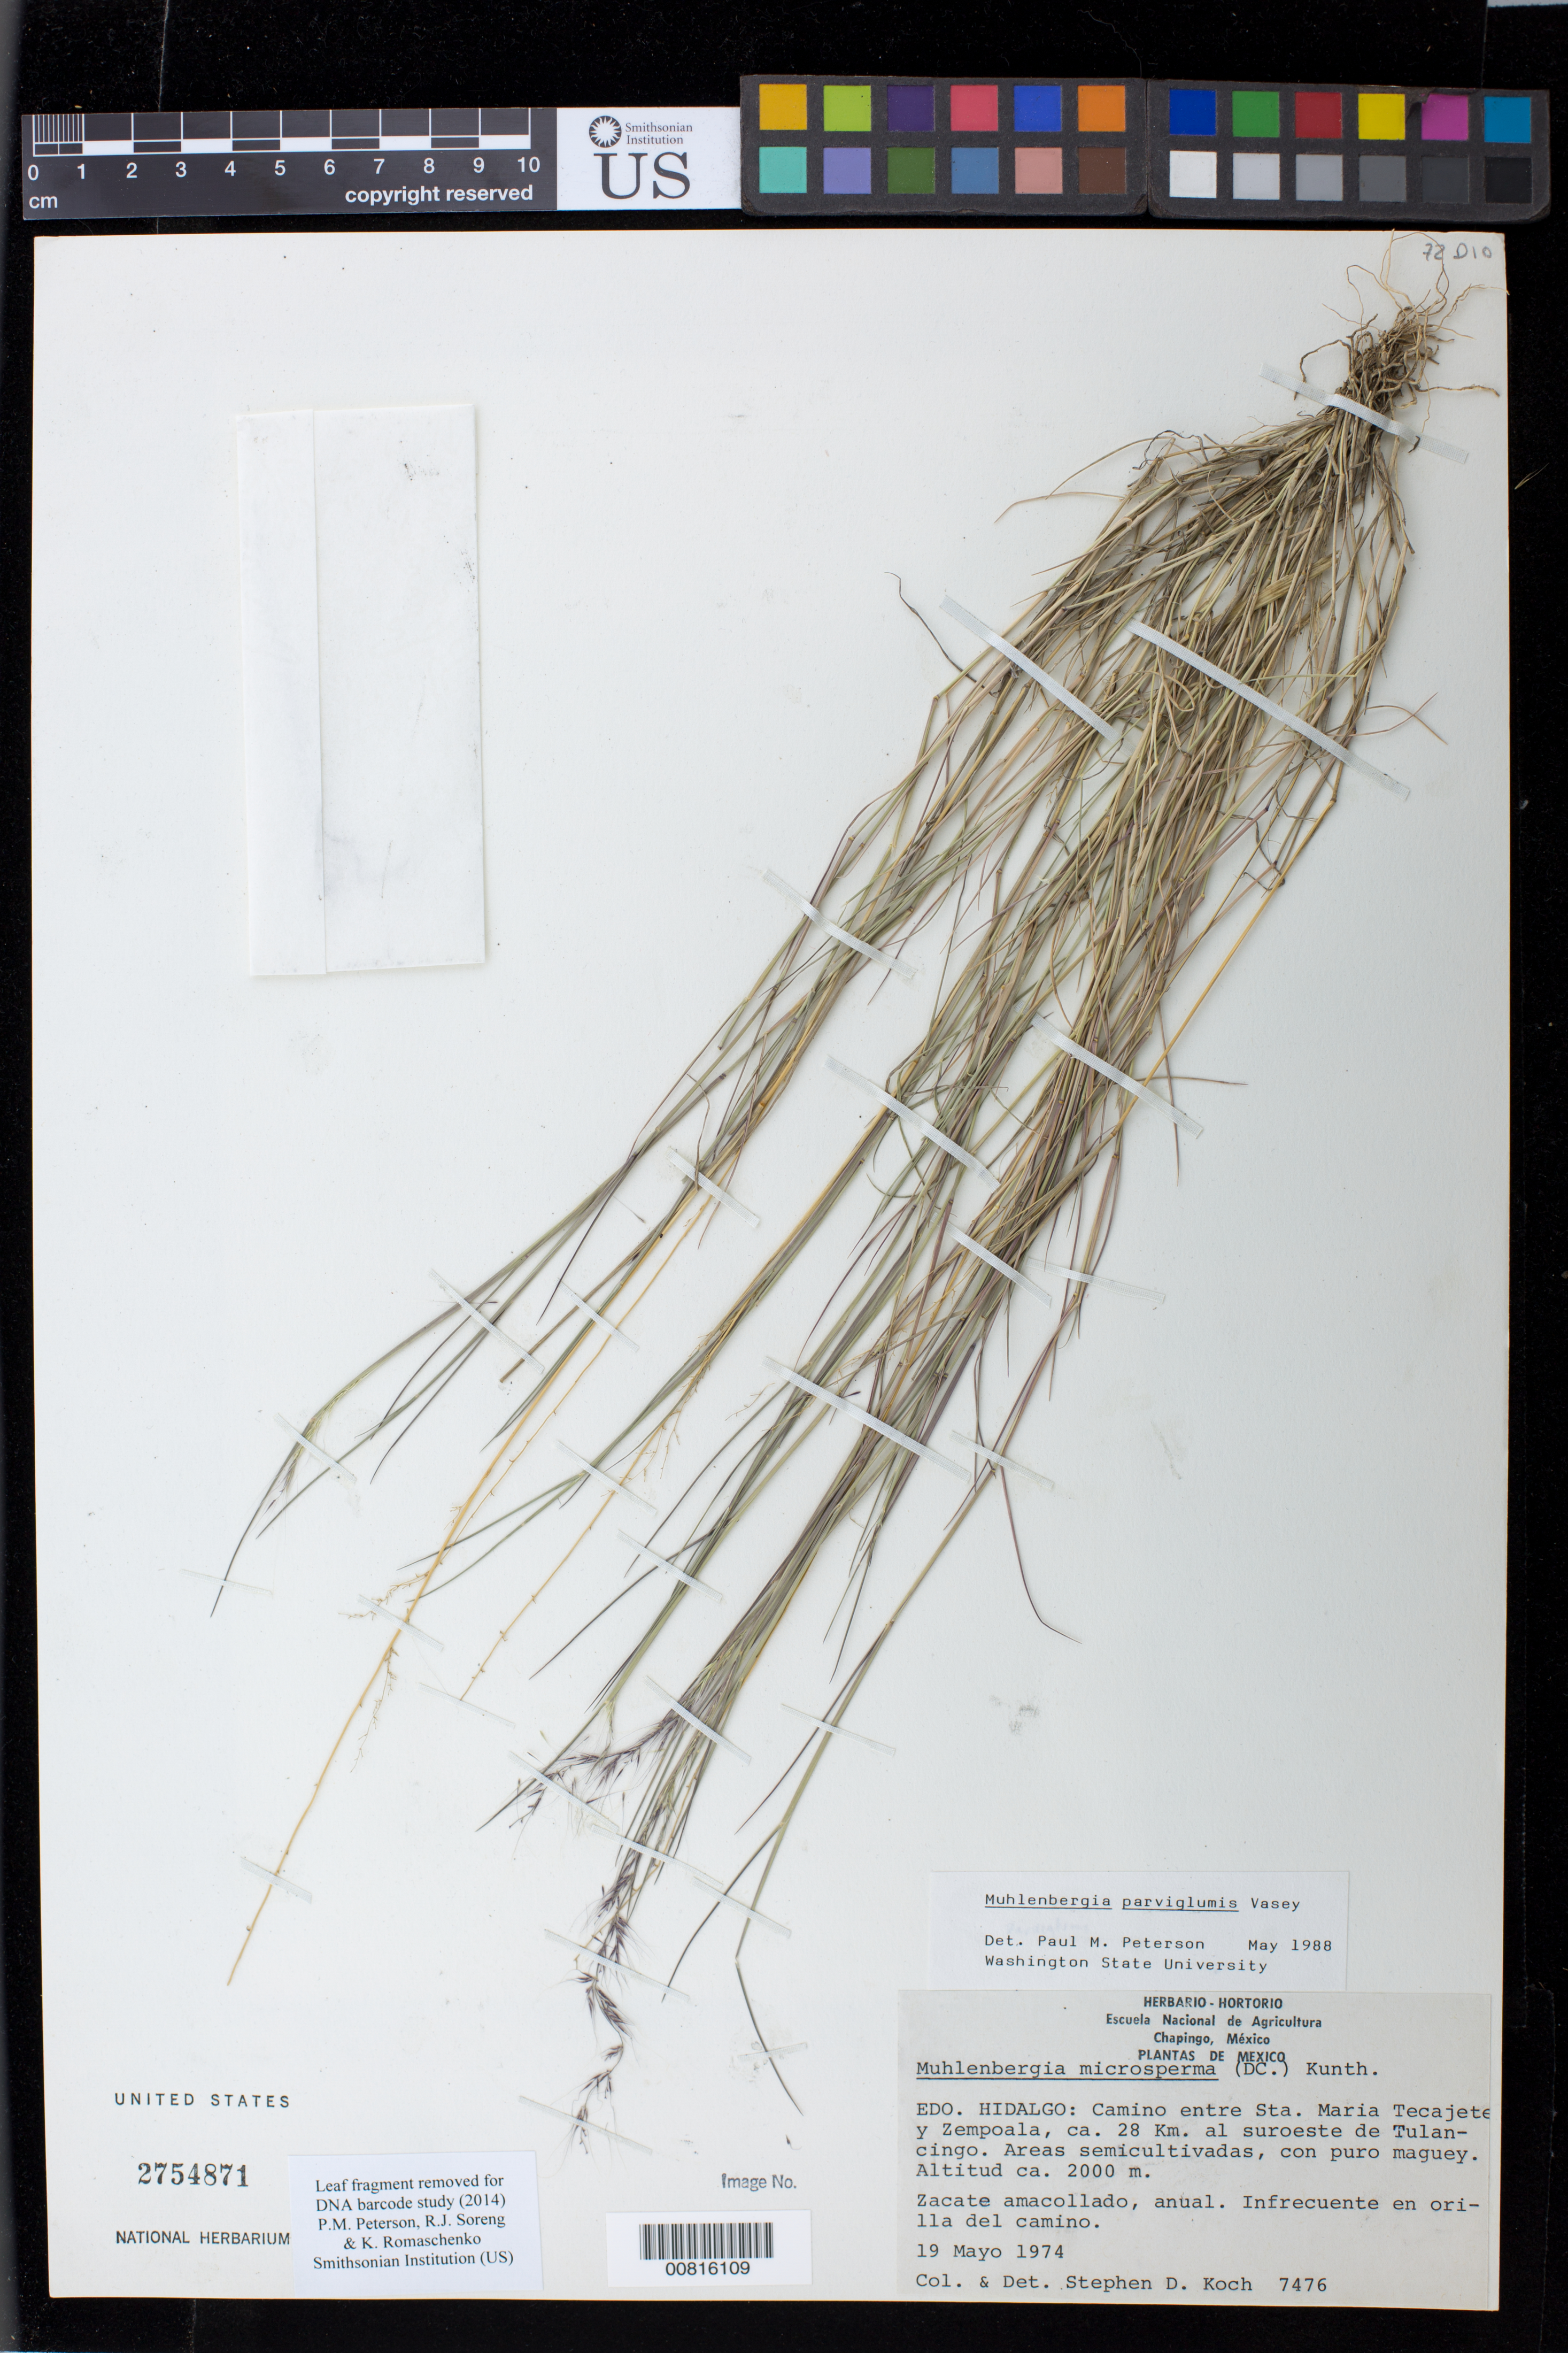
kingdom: Plantae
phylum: Tracheophyta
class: Liliopsida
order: Poales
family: Poaceae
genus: Muhlenbergia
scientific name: Muhlenbergia spiciformis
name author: Trin.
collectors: S. D. Koch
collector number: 7476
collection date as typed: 19 May 1974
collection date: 1974-05-19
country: Mexico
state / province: Hidalgo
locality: Camino entre Santa Maria Tecajete y Zempoala, 28 km SW of Tulancingo, Hgo.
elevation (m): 2000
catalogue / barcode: US 2754871